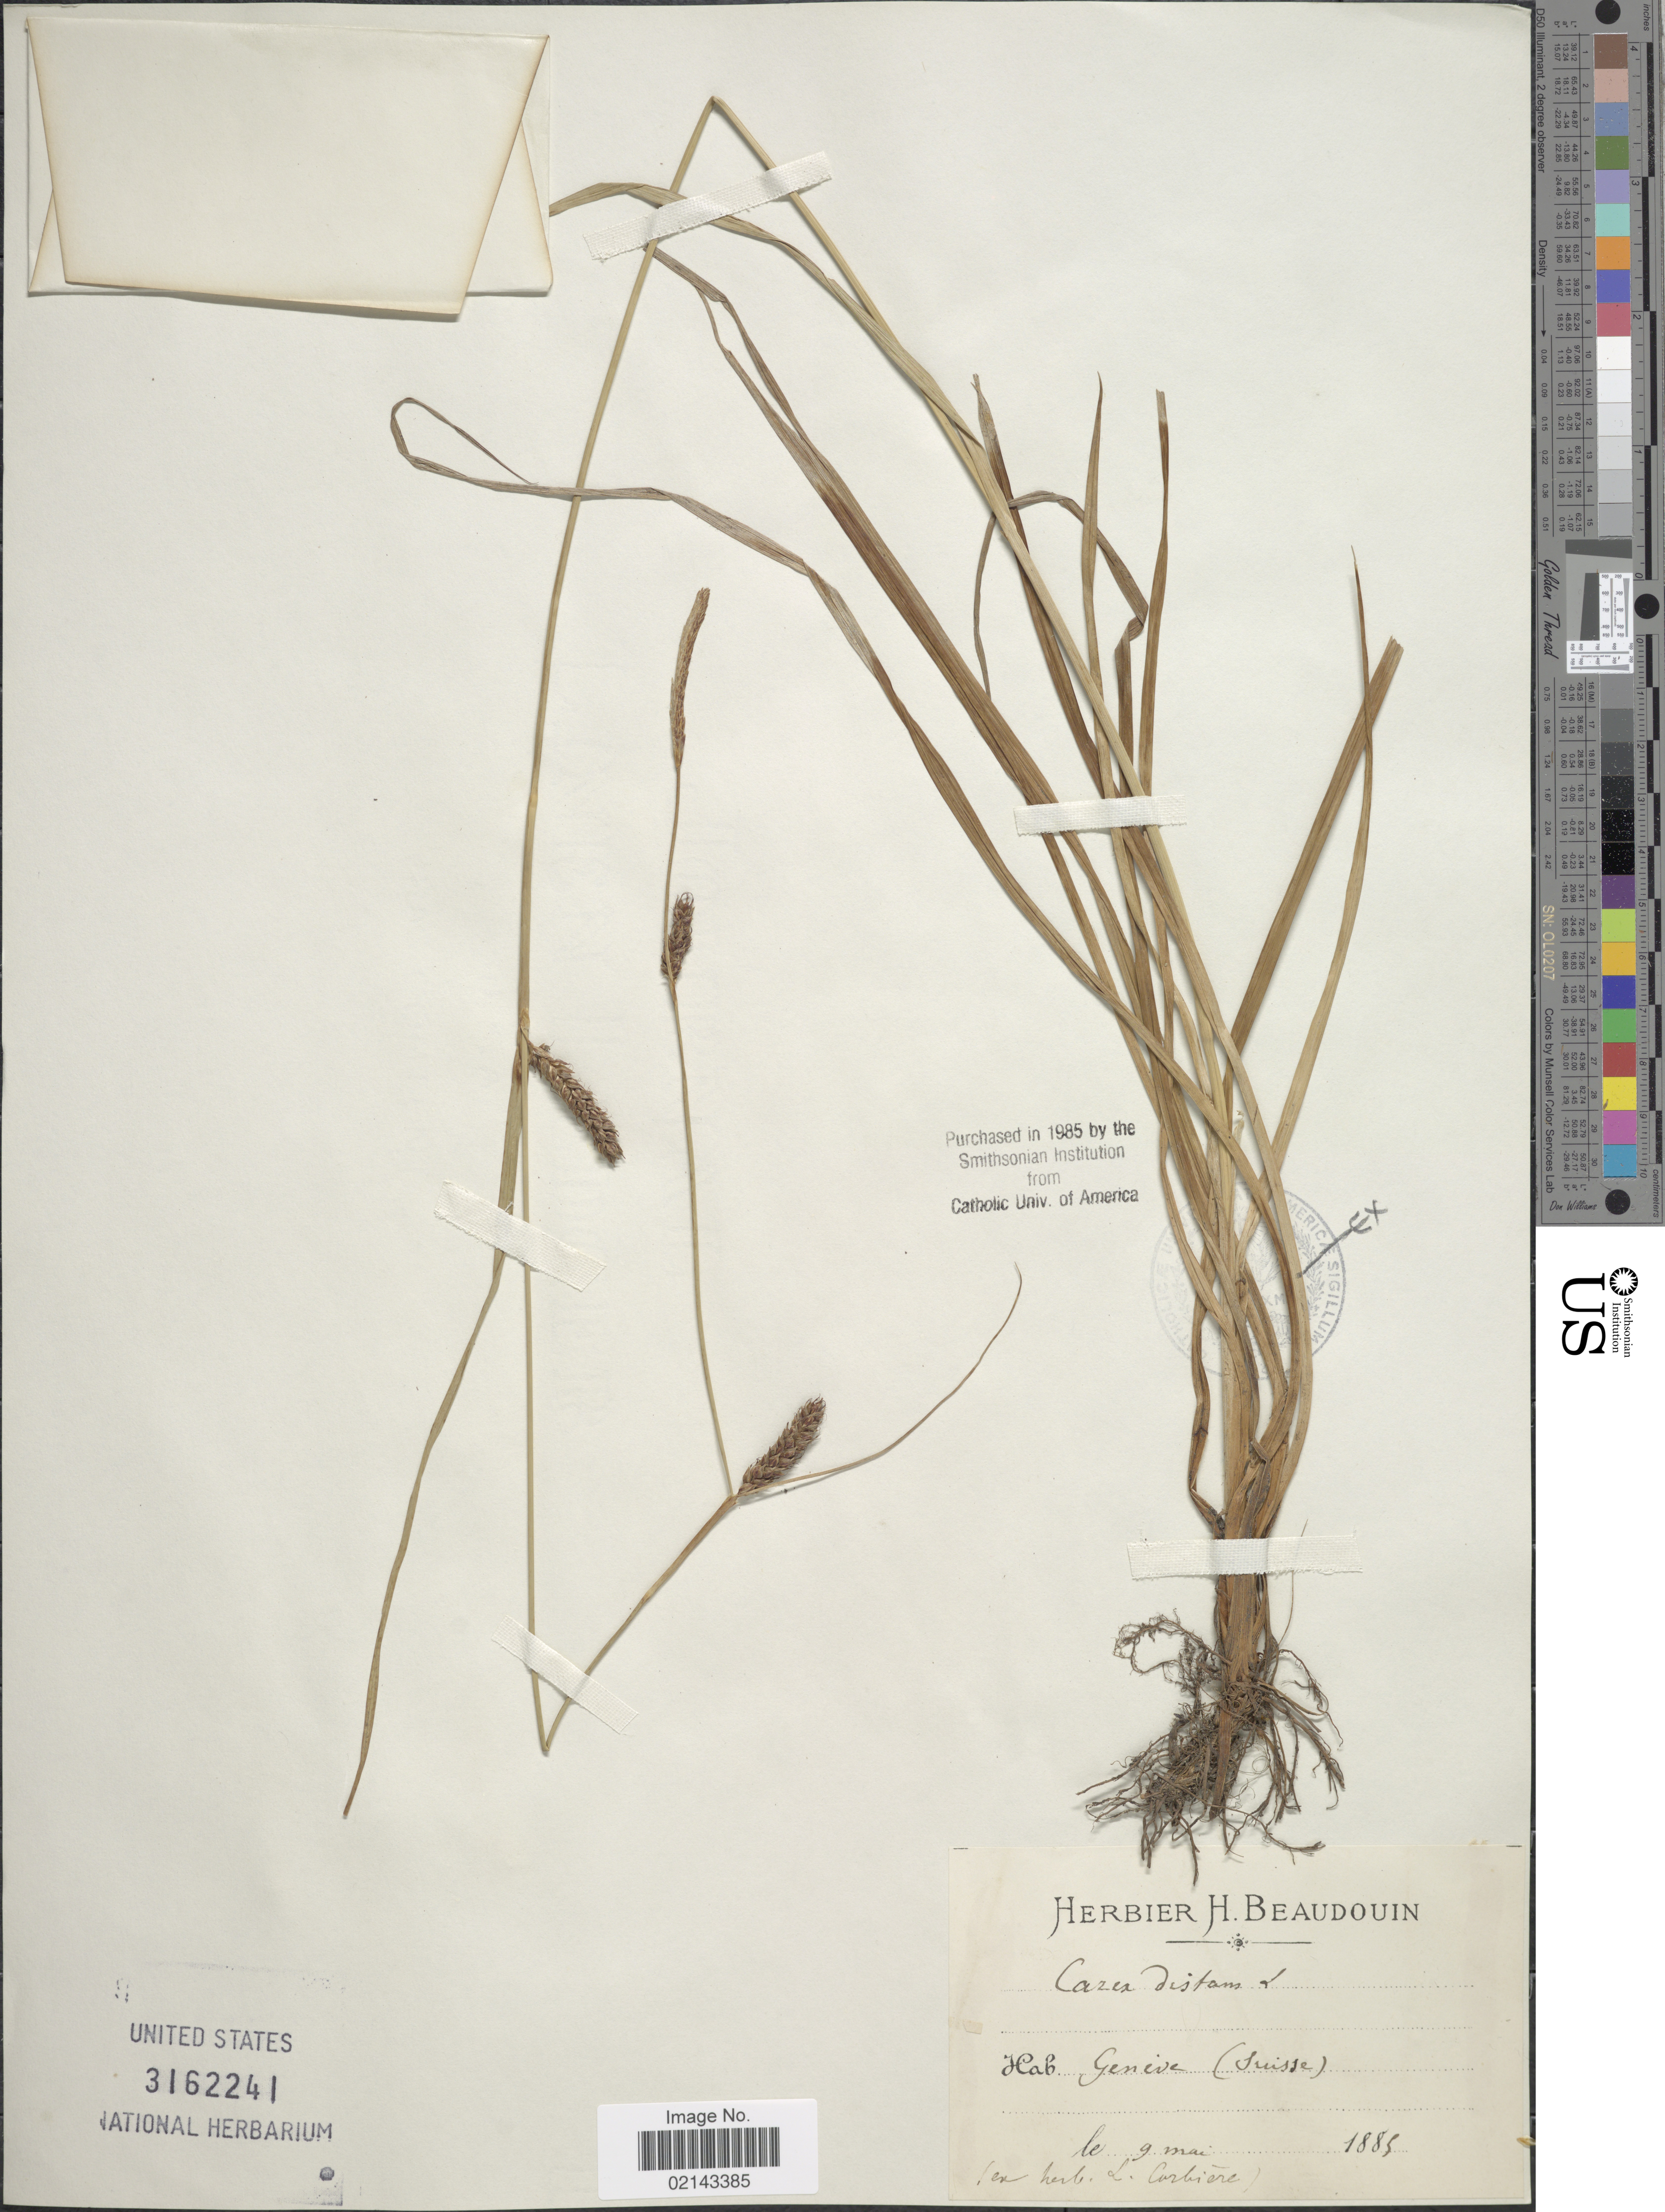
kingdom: Plantae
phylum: Tracheophyta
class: Liliopsida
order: Poales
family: Cyperaceae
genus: Carex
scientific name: Carex distans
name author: L.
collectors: Ex Herb. L. Corbiere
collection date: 1889-05-09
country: Switzerland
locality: Genéve (Suisse)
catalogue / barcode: US 3162241